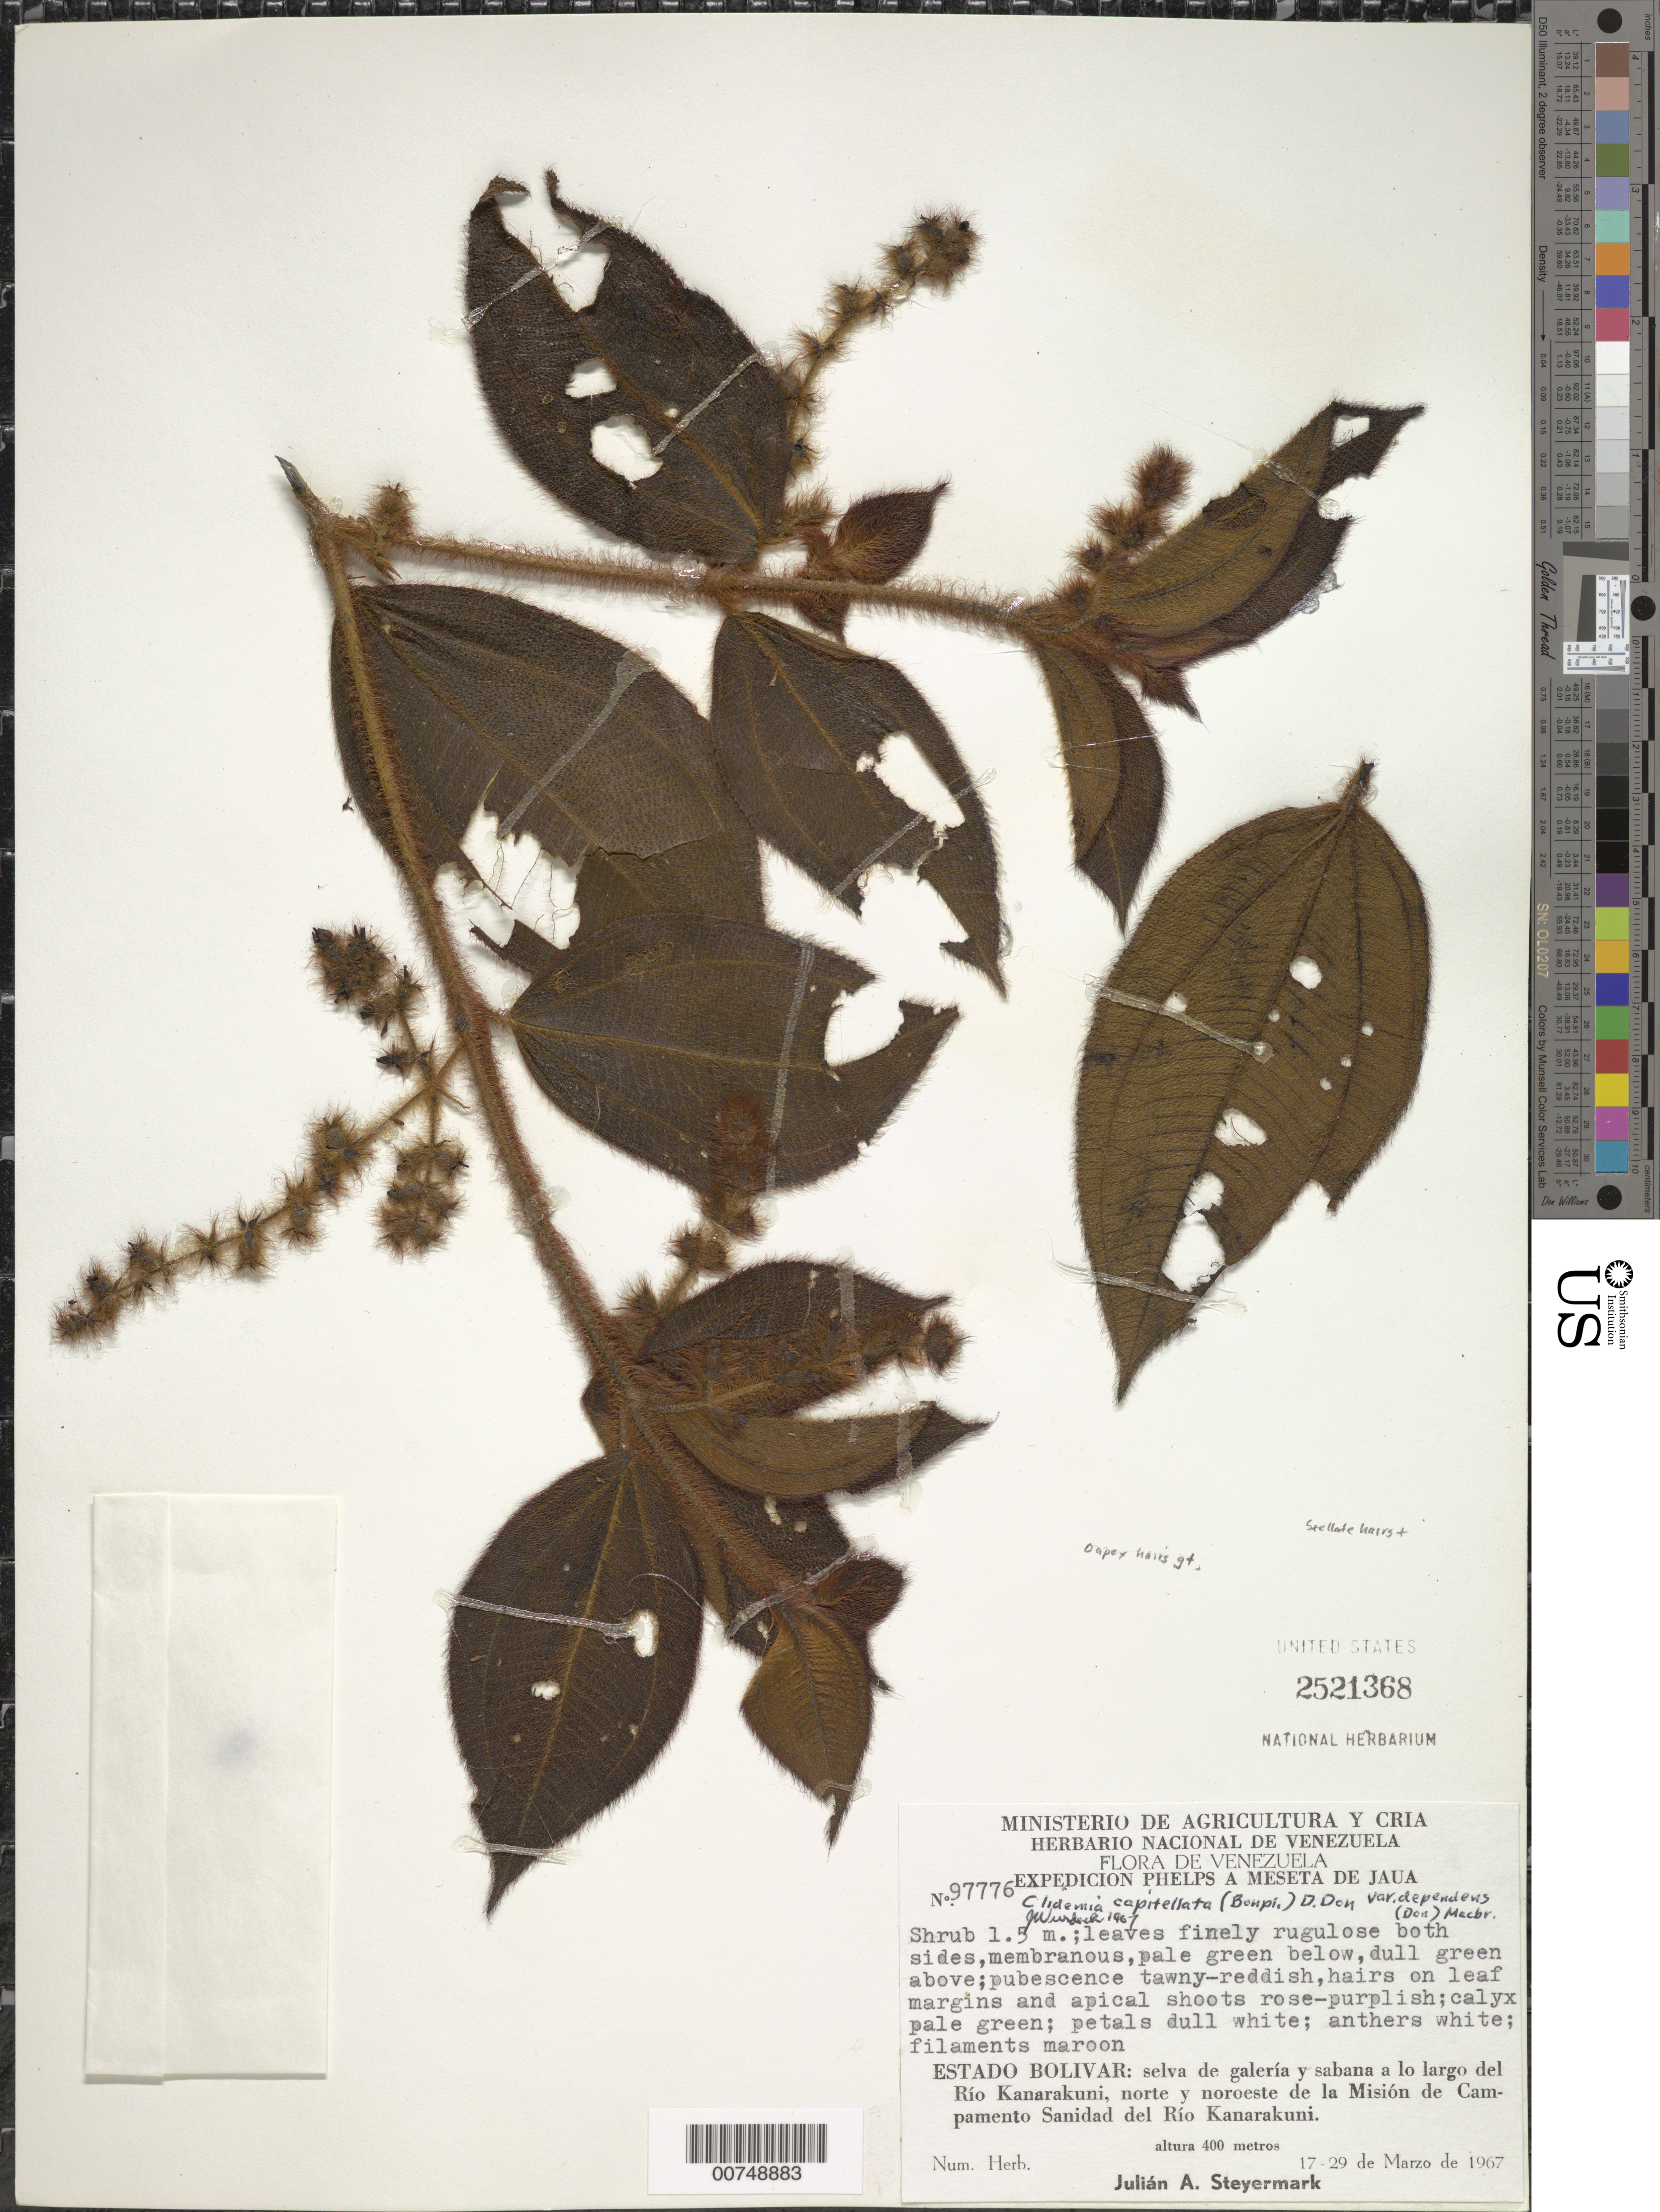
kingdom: Plantae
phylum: Tracheophyta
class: Magnoliopsida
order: Myrtales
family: Melastomataceae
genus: Clidemia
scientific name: Clidemia capitellata var. dependens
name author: (Pav. & D. Don) J.F. Macbr.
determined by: Wurdack, John J., (US), US (UNITED STATES)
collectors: J. Steyermark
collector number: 97776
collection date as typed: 17-Mar-67 to 29-Mar-67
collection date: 1967-03-17/1967-03-29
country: Venezuela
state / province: Bolívar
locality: Río Kanarakuni, N and NW of Mision de Campamento Sanidad del Río Kanarakuni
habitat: Gallery forest and savanna along river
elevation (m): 400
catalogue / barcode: US 2521368